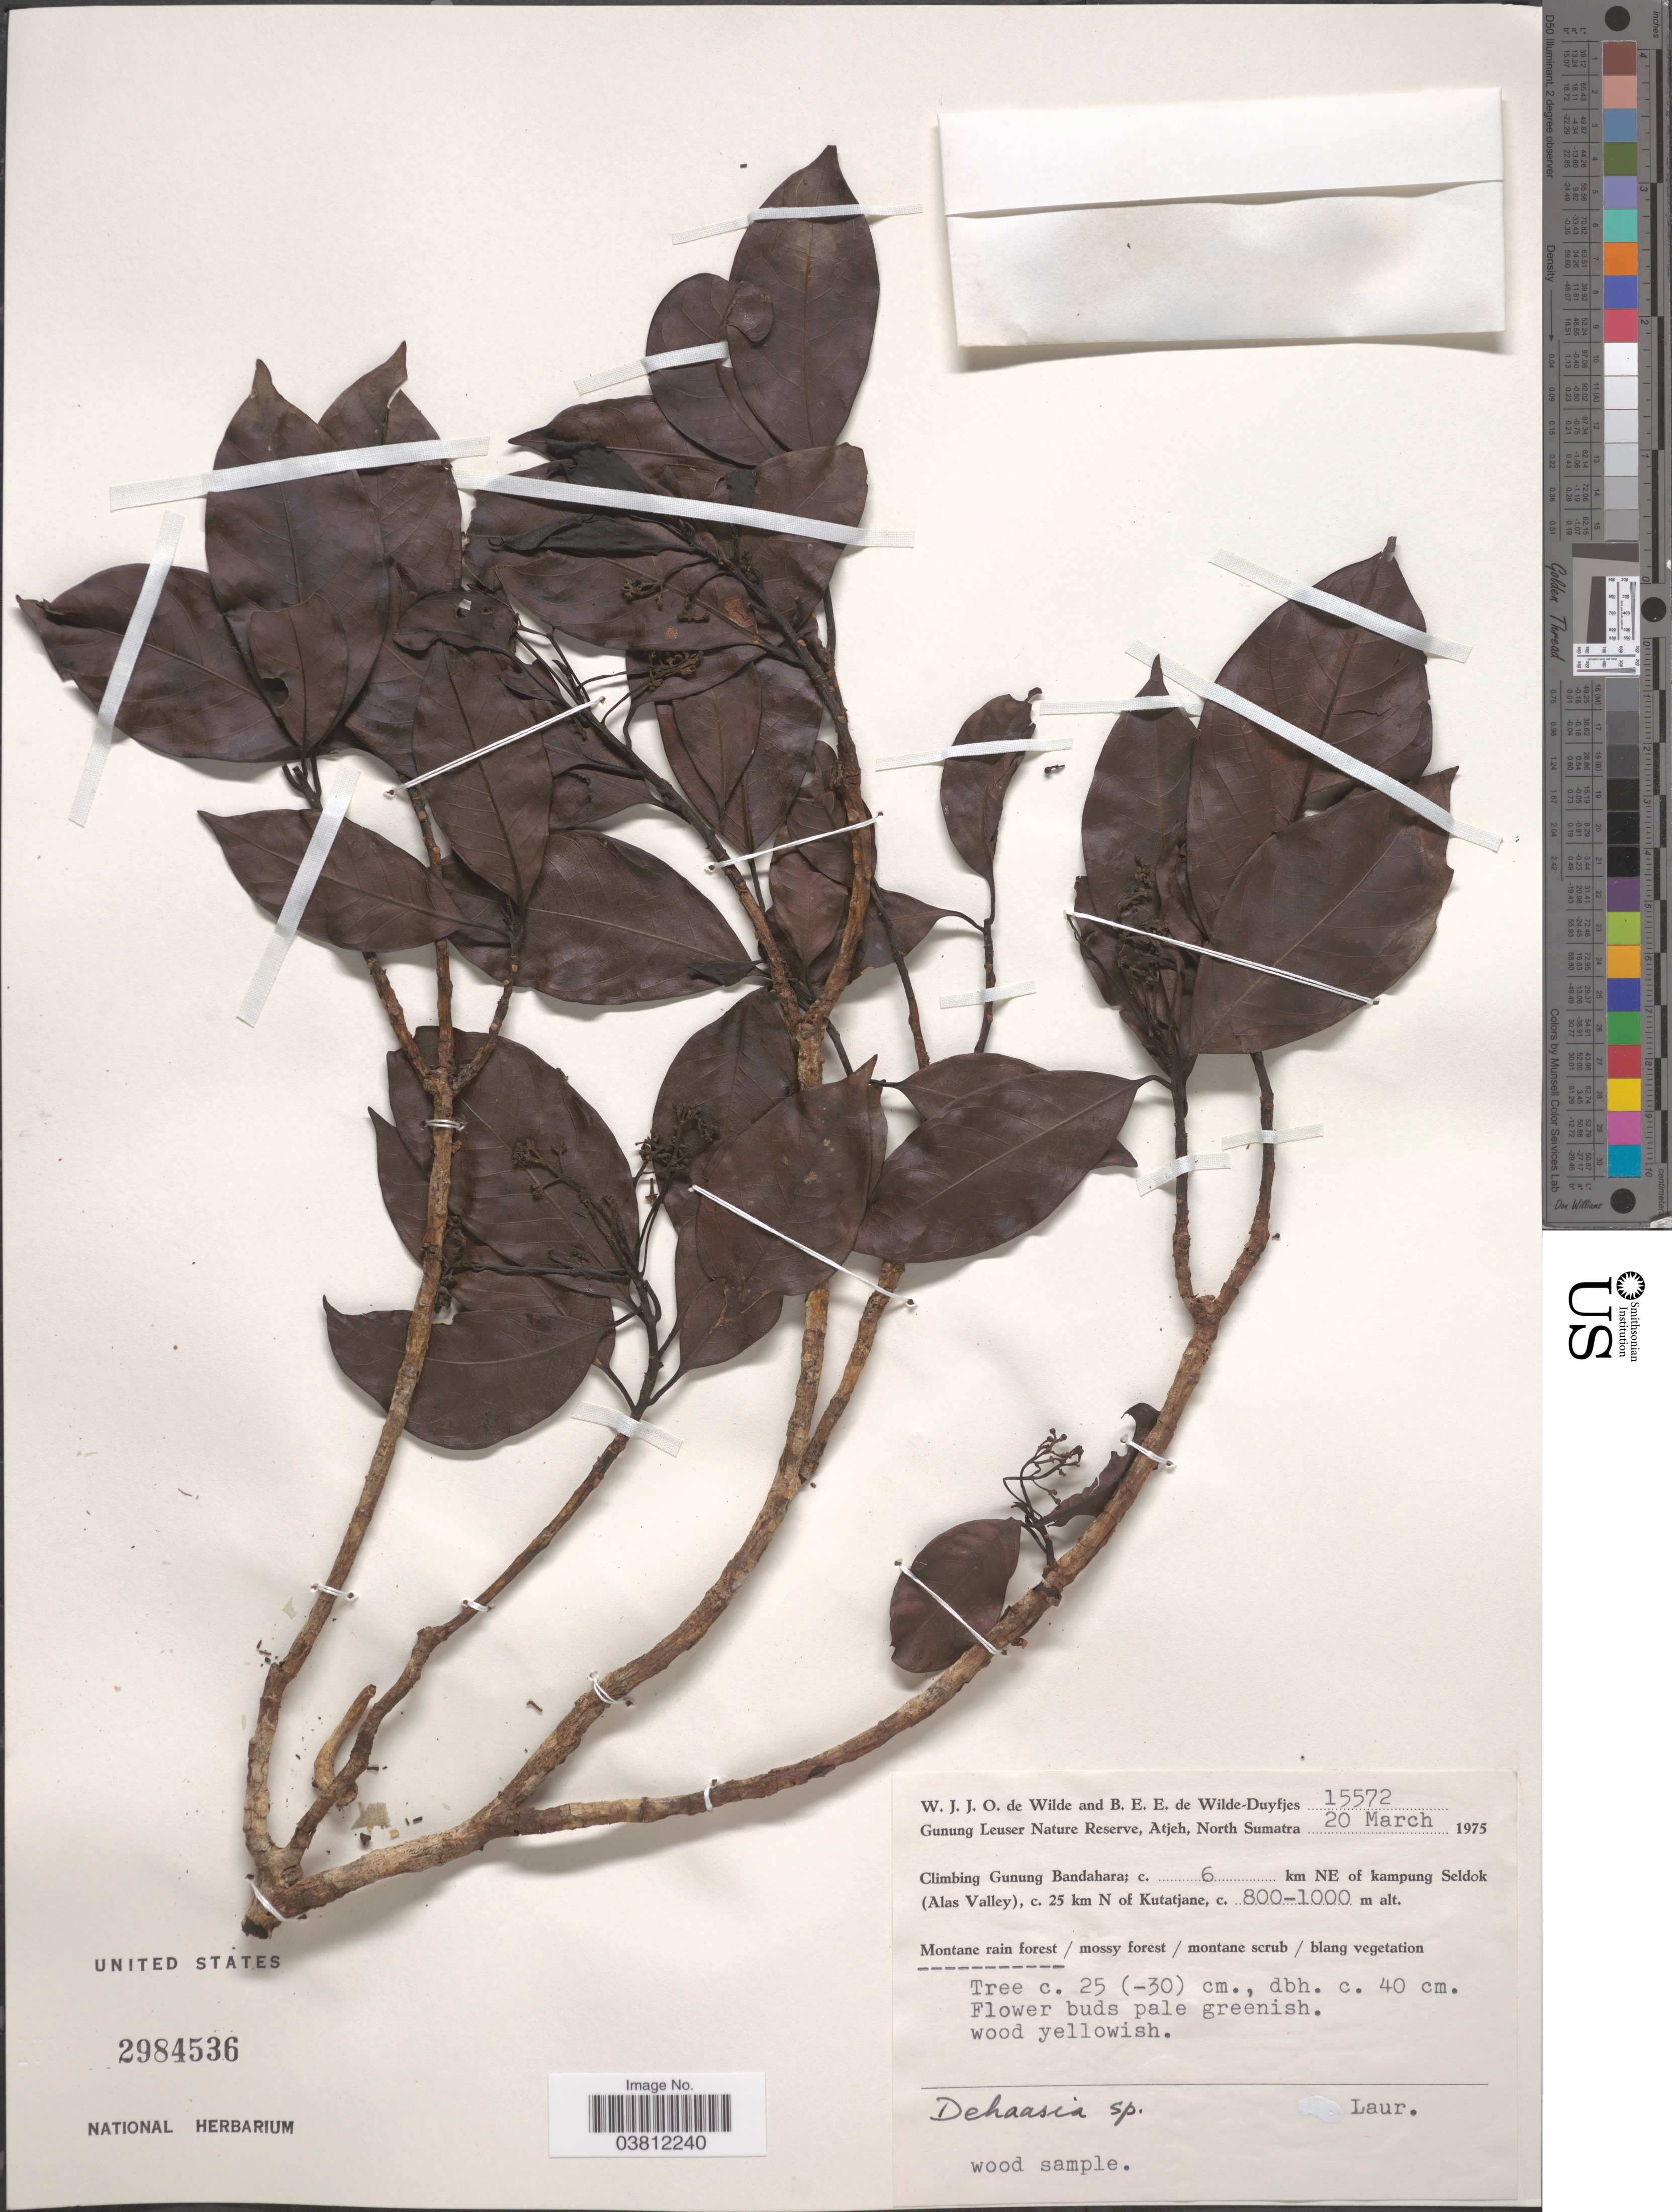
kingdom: Plantae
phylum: Tracheophyta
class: Magnoliopsida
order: Laurales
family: Lauraceae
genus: Dehaasia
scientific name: Dehaasia sp.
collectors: W. J. de Wilde & B. E. de Wilde-Duyfjes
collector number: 15572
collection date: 1975-03-20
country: Indonesia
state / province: Sumatra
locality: Gunung Leuser Nature Reserve, Atjeh, North Sumatra. Climbing Gunung Bandahara; c. 6 km NE of kampung Seldok (Alas Valley), c. 25 km N of Kutatjane.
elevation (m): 800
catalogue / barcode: US 2984536